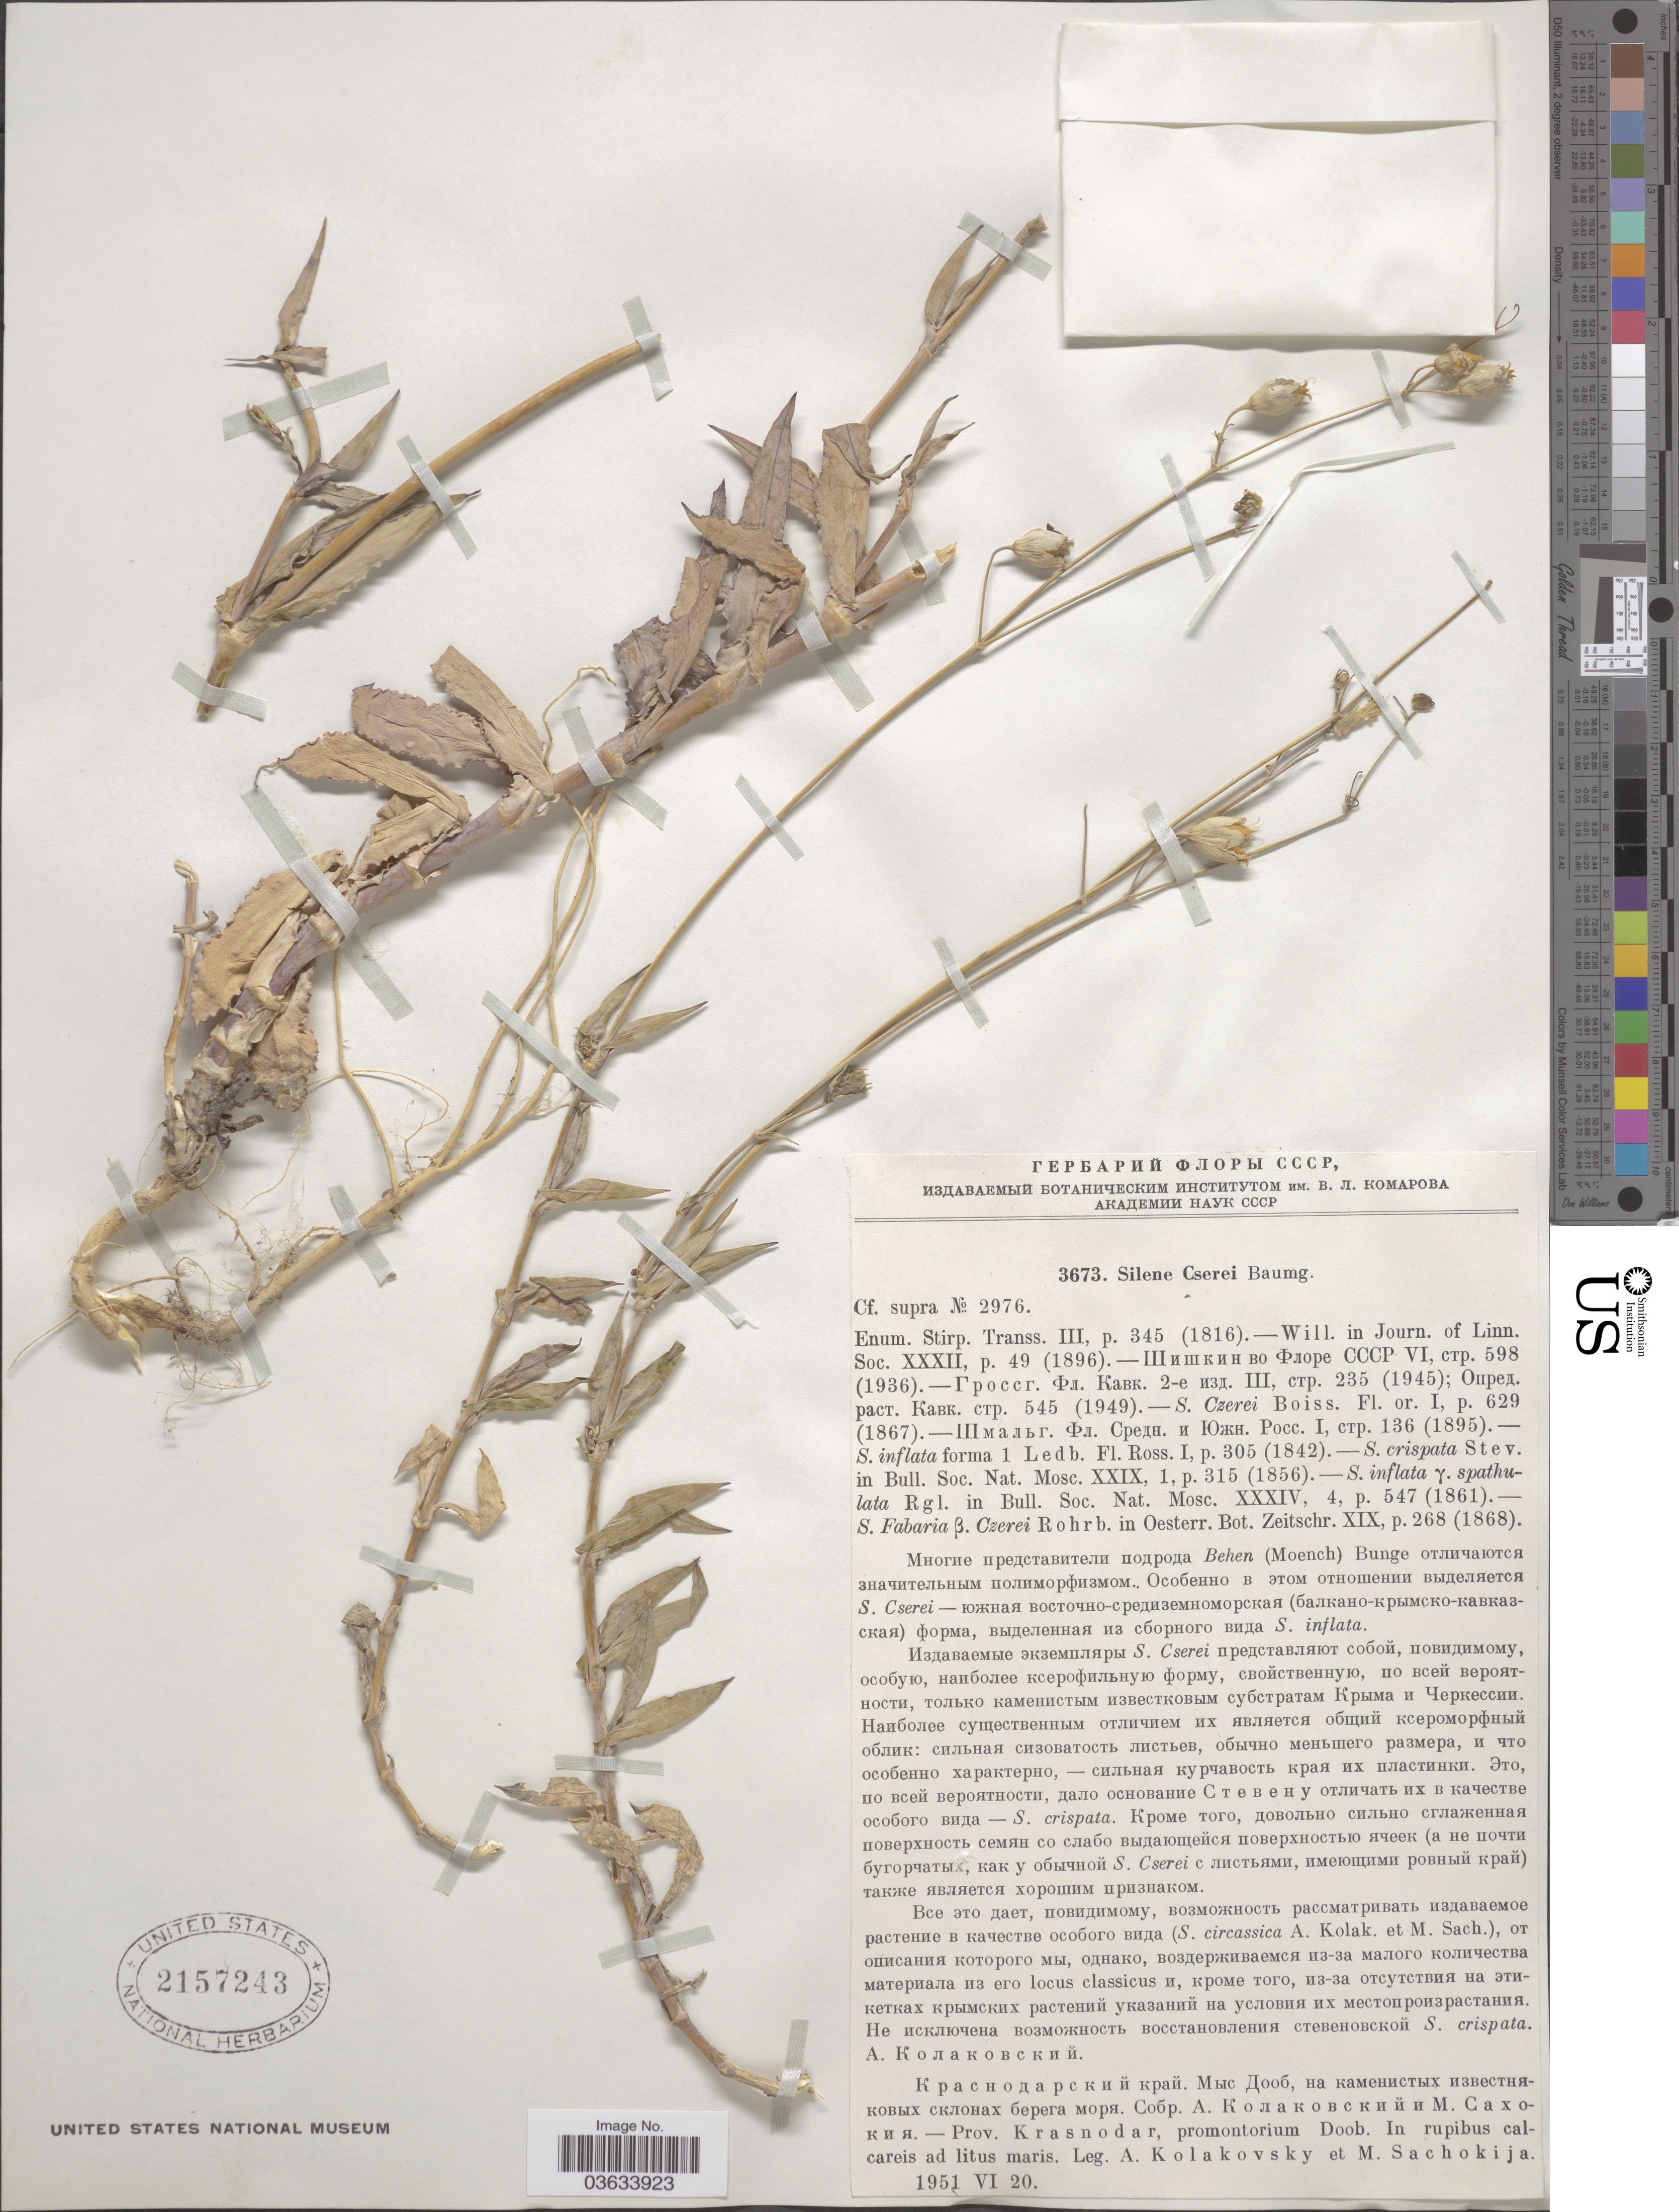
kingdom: Plantae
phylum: Tracheophyta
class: Magnoliopsida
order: Caryophyllales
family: Caryophyllaceae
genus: Silene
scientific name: Silene csereii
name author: Baumg.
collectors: A. Kolakovsky & M. Sachokija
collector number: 3673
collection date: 1951-06-20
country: Russian Federation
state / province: Krasnodar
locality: Promontorium Doob. In rupibus calcareis ad litus maris.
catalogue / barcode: US 2157243